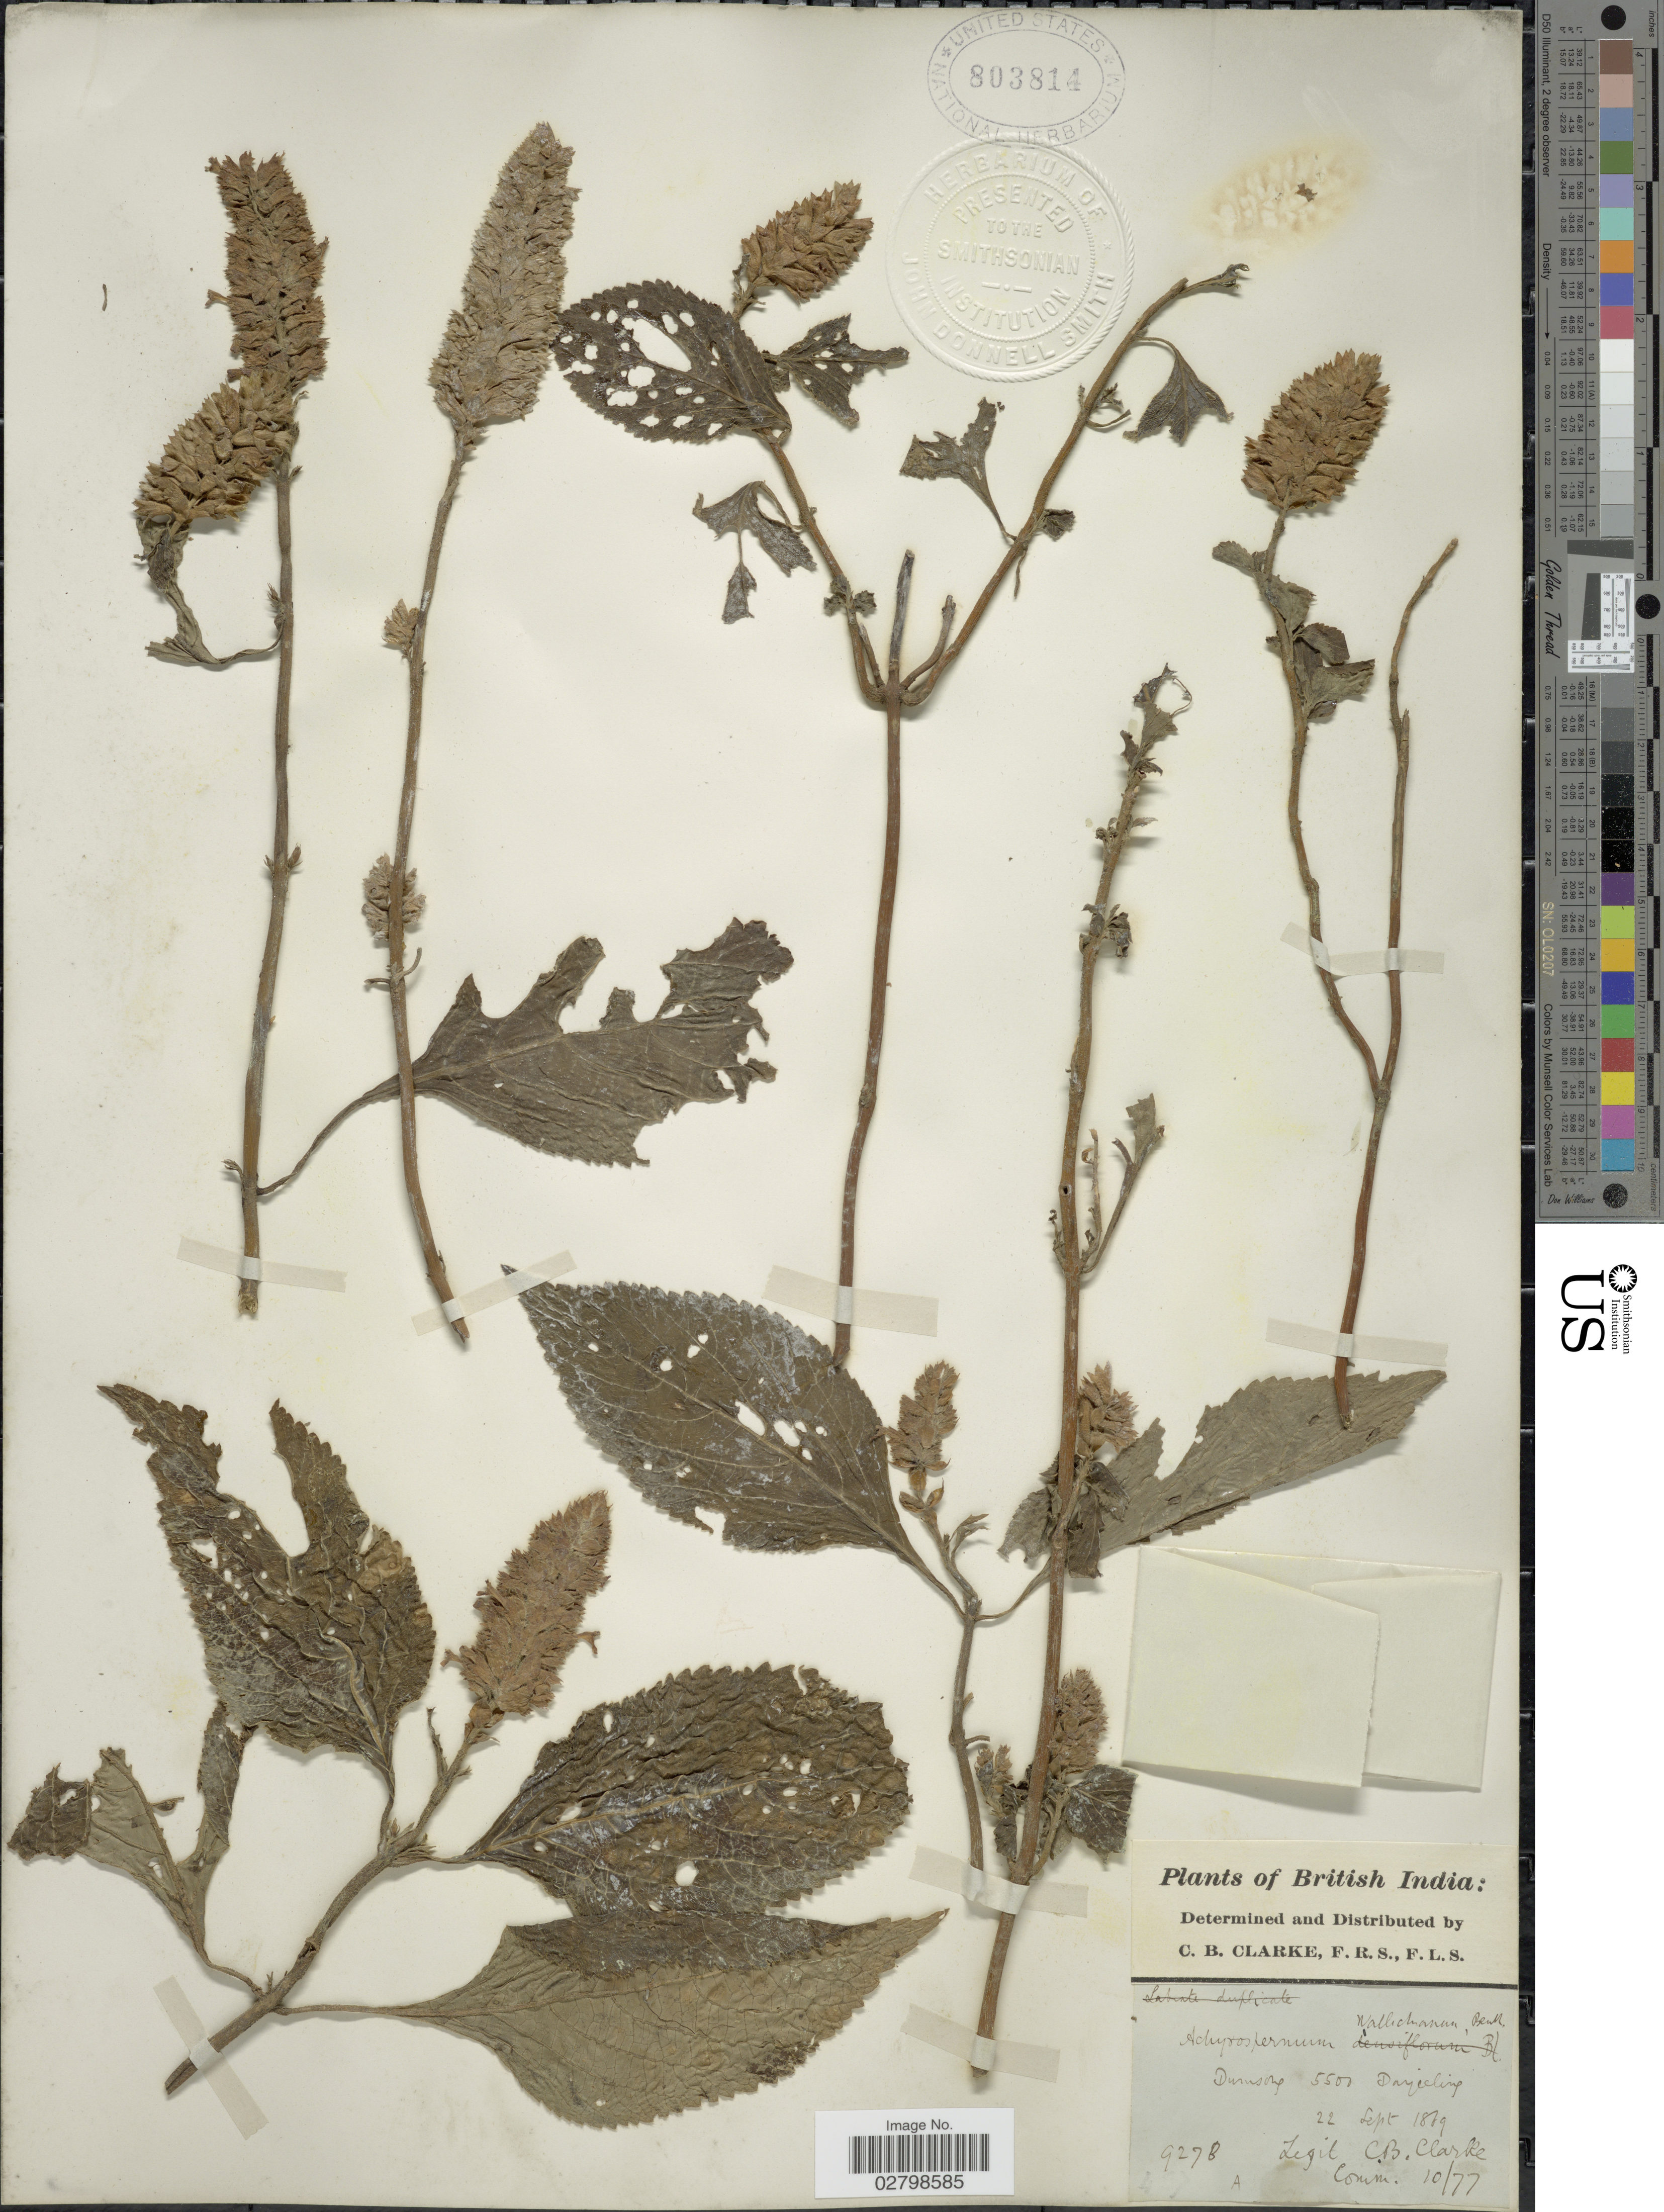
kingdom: Plantae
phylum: Tracheophyta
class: Magnoliopsida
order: Lamiales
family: Lamiaceae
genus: Achyrospermum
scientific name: Achyrospermum wallichianum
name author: (Benth.) Benth. ex Hook. f.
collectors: C. B. Clarke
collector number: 9278A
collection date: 1869-09-22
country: India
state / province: West Bengal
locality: British India. Dumsong. Darjeeling.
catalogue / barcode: US 803814